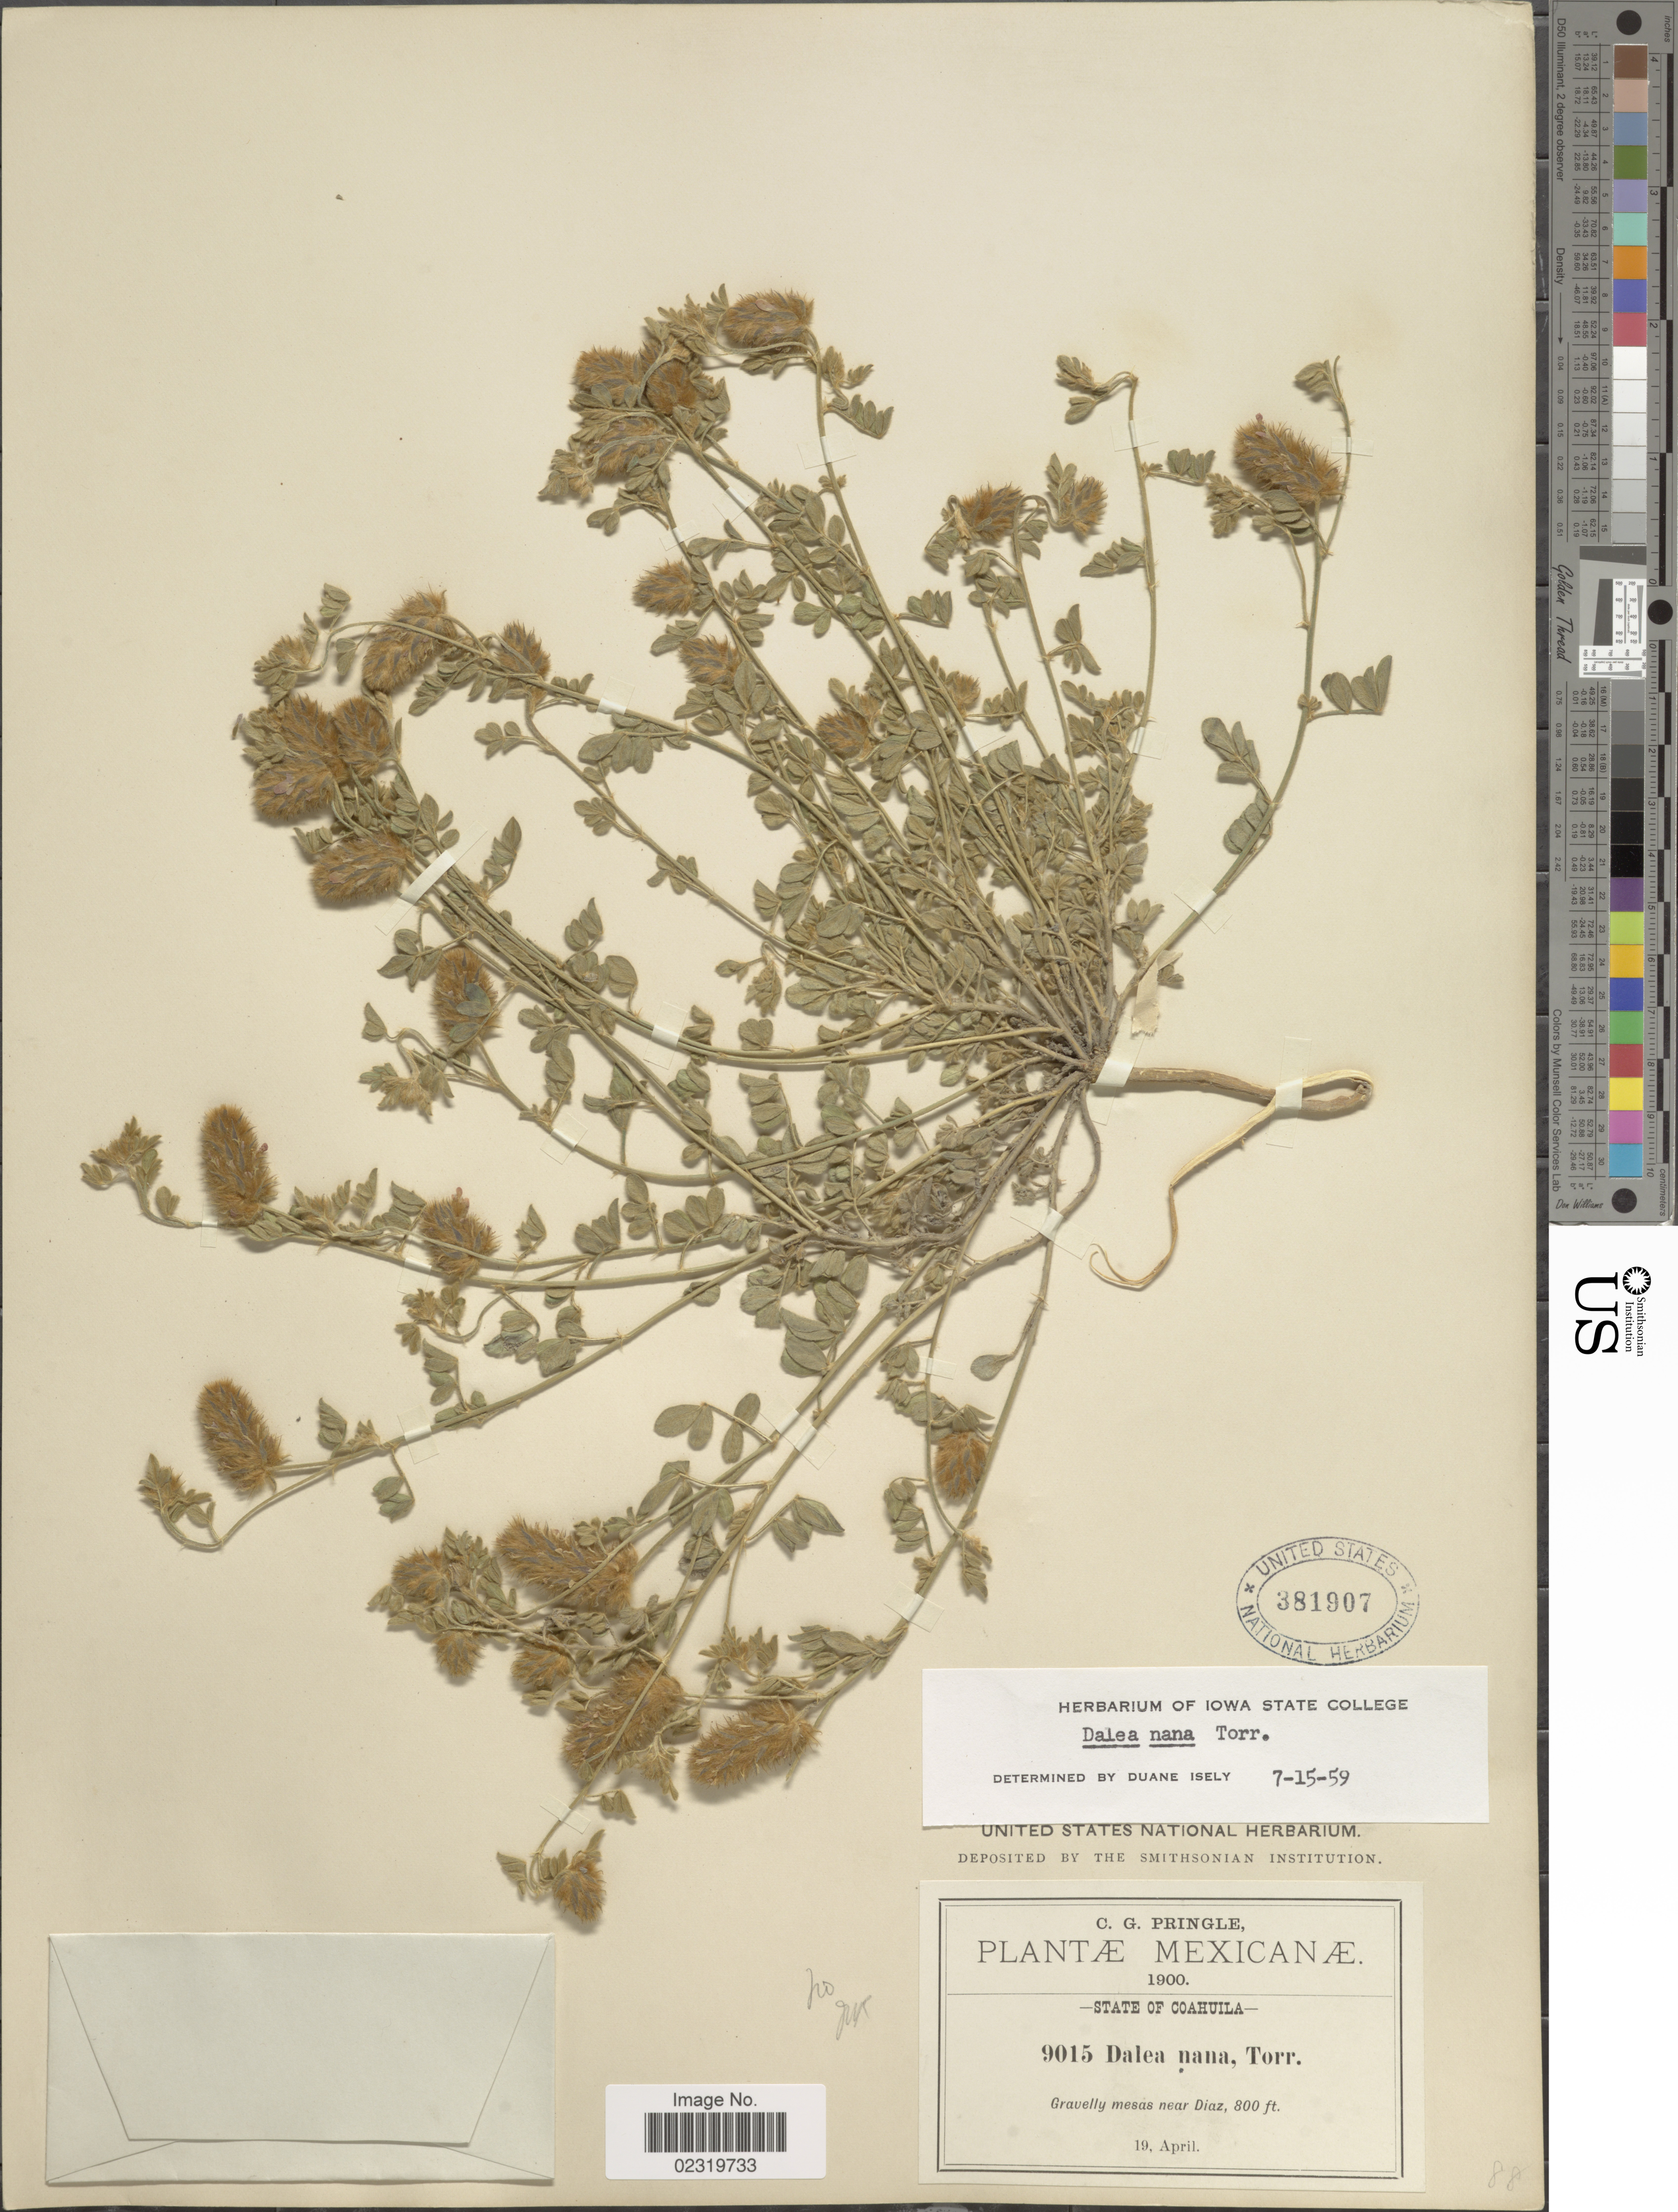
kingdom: Plantae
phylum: Tracheophyta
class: Magnoliopsida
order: Fabales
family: Fabaceae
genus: Dalea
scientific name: Dalea nana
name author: Torr. & A. Gray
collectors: C. G. Pringle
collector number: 9015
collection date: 1900-04-19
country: Mexico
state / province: Coahuila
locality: Mesas near Diaz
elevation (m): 244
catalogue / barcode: US 381907